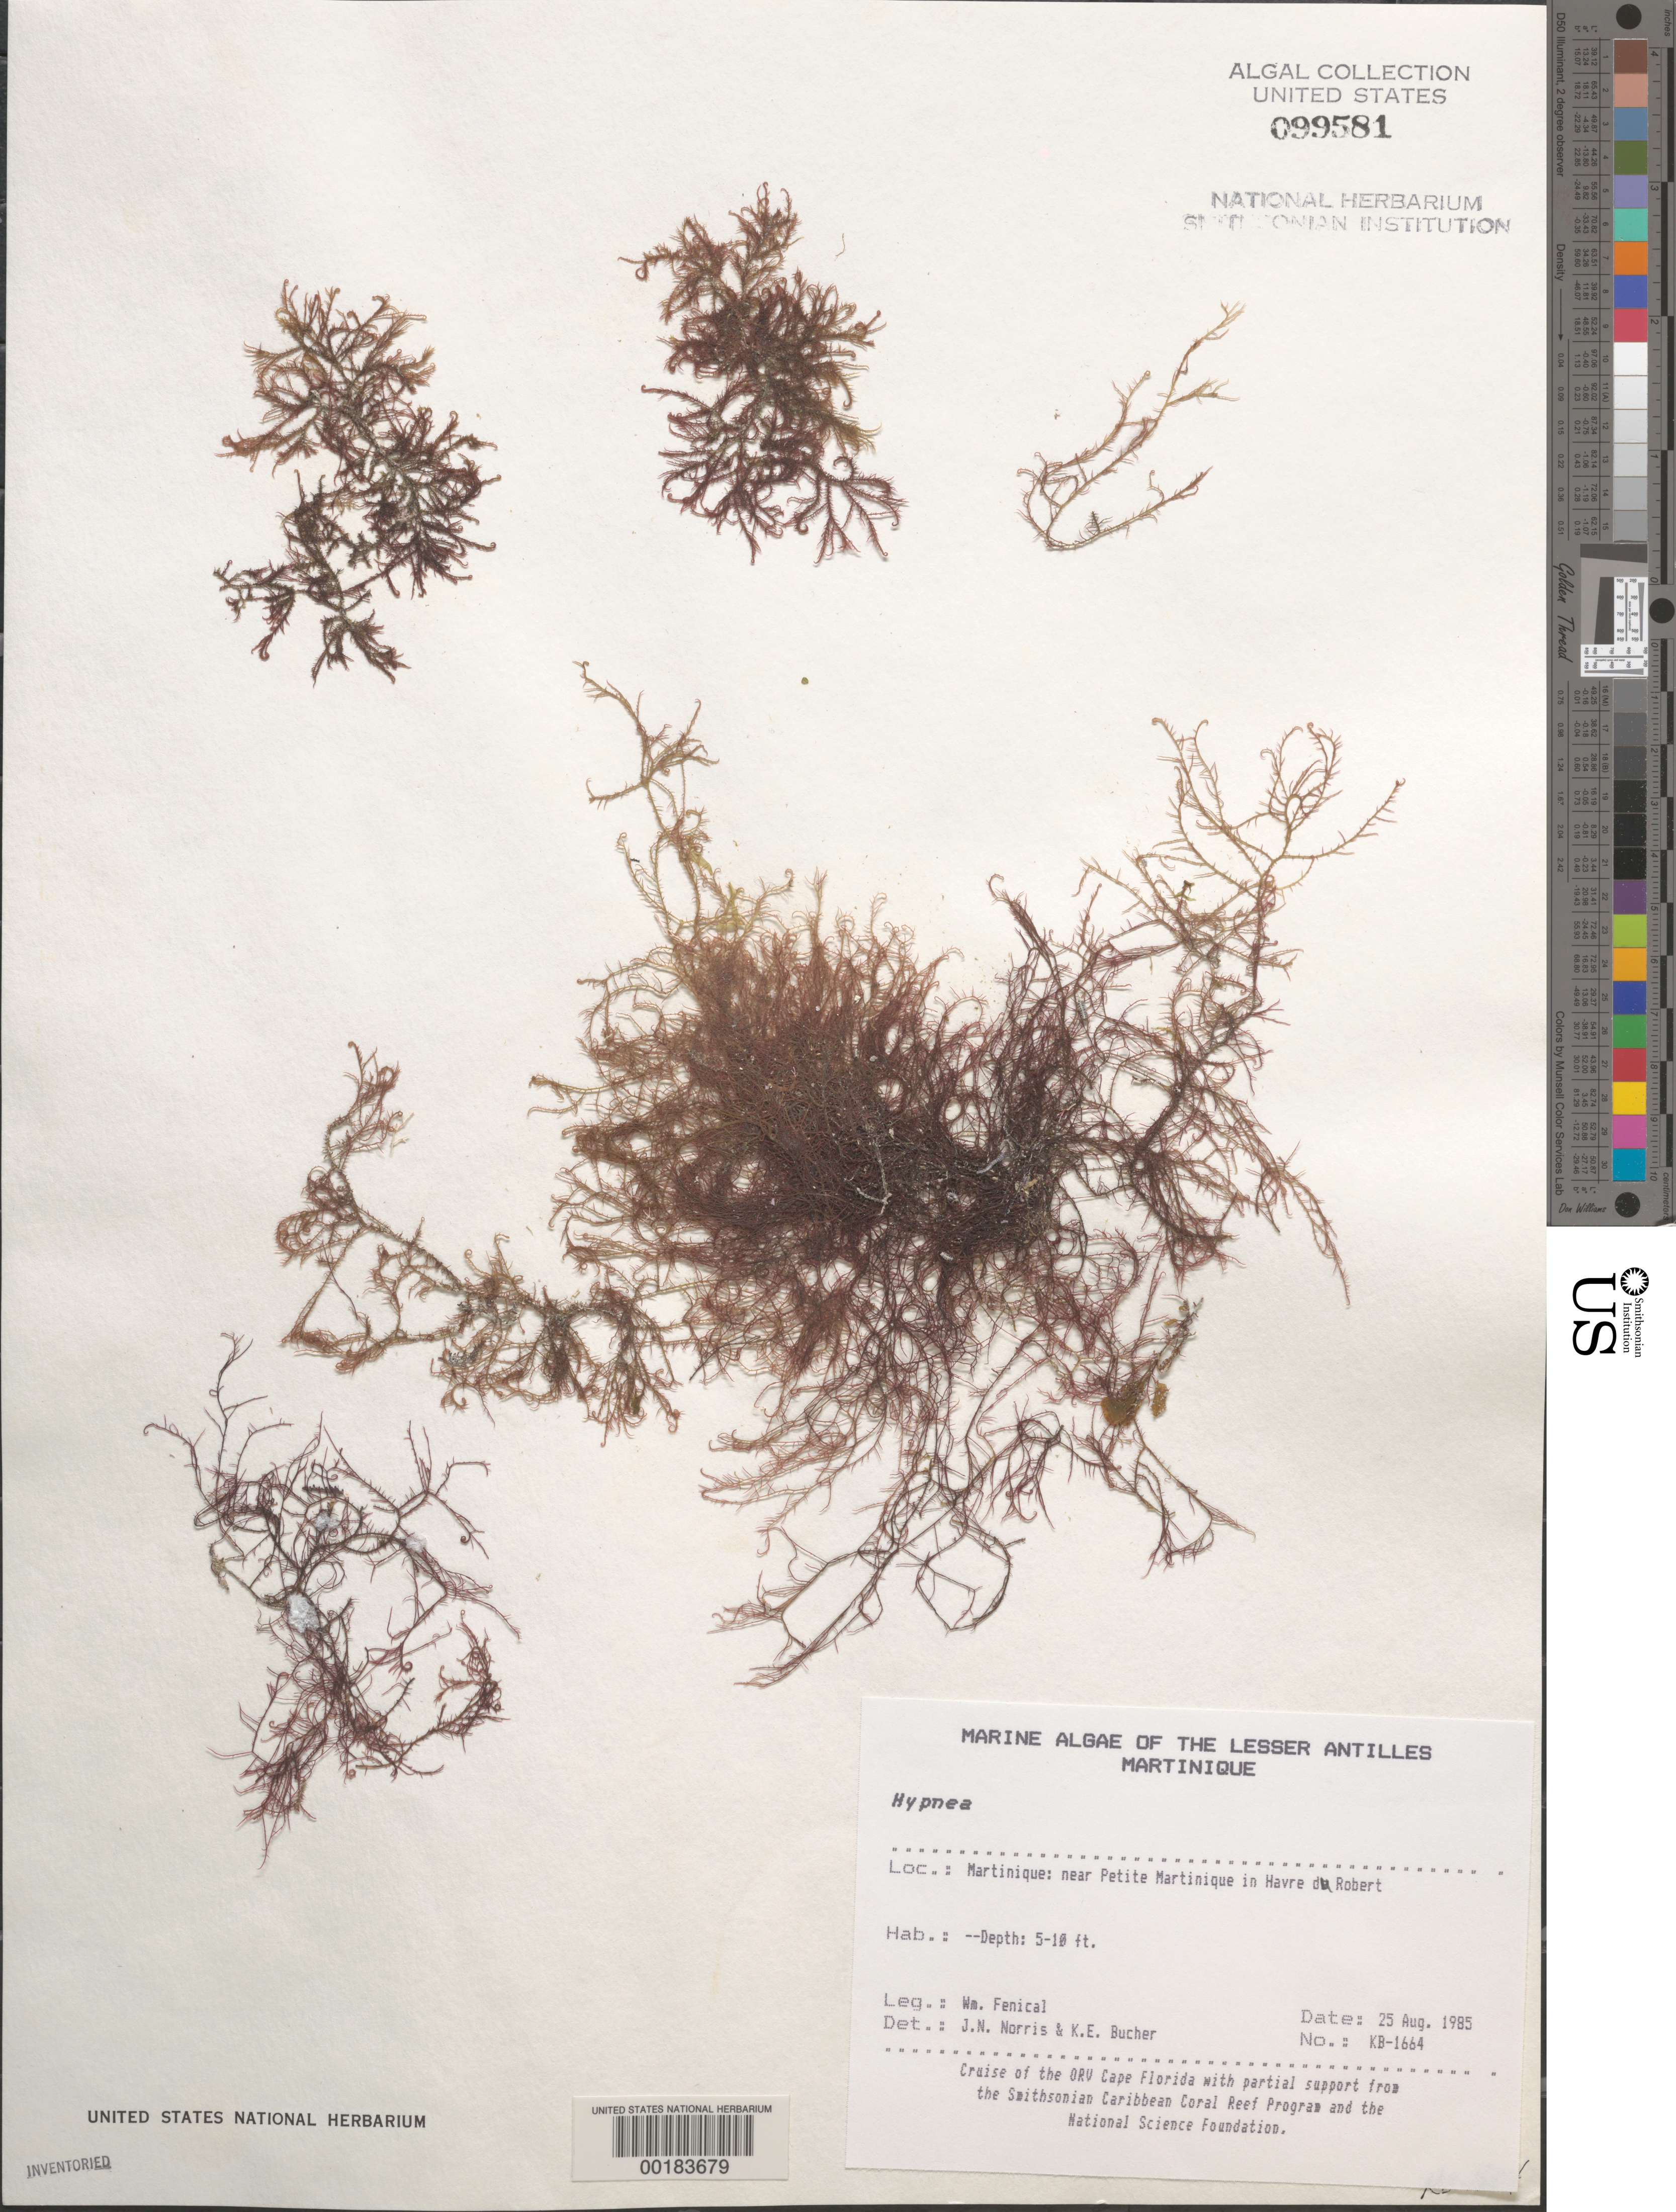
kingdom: Plantae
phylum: Rhodophyta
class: Florideophyceae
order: Gigartinales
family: Cystocloniaceae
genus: Hypnea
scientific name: Hypnea sp.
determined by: Norris, J. N.; Bucher, K. E.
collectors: W. Fenical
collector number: KB-1664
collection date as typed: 25 Aug 1985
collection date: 1985-08-25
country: Martinique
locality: Near Petite Martinique, Havre du Robert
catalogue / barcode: US 99581